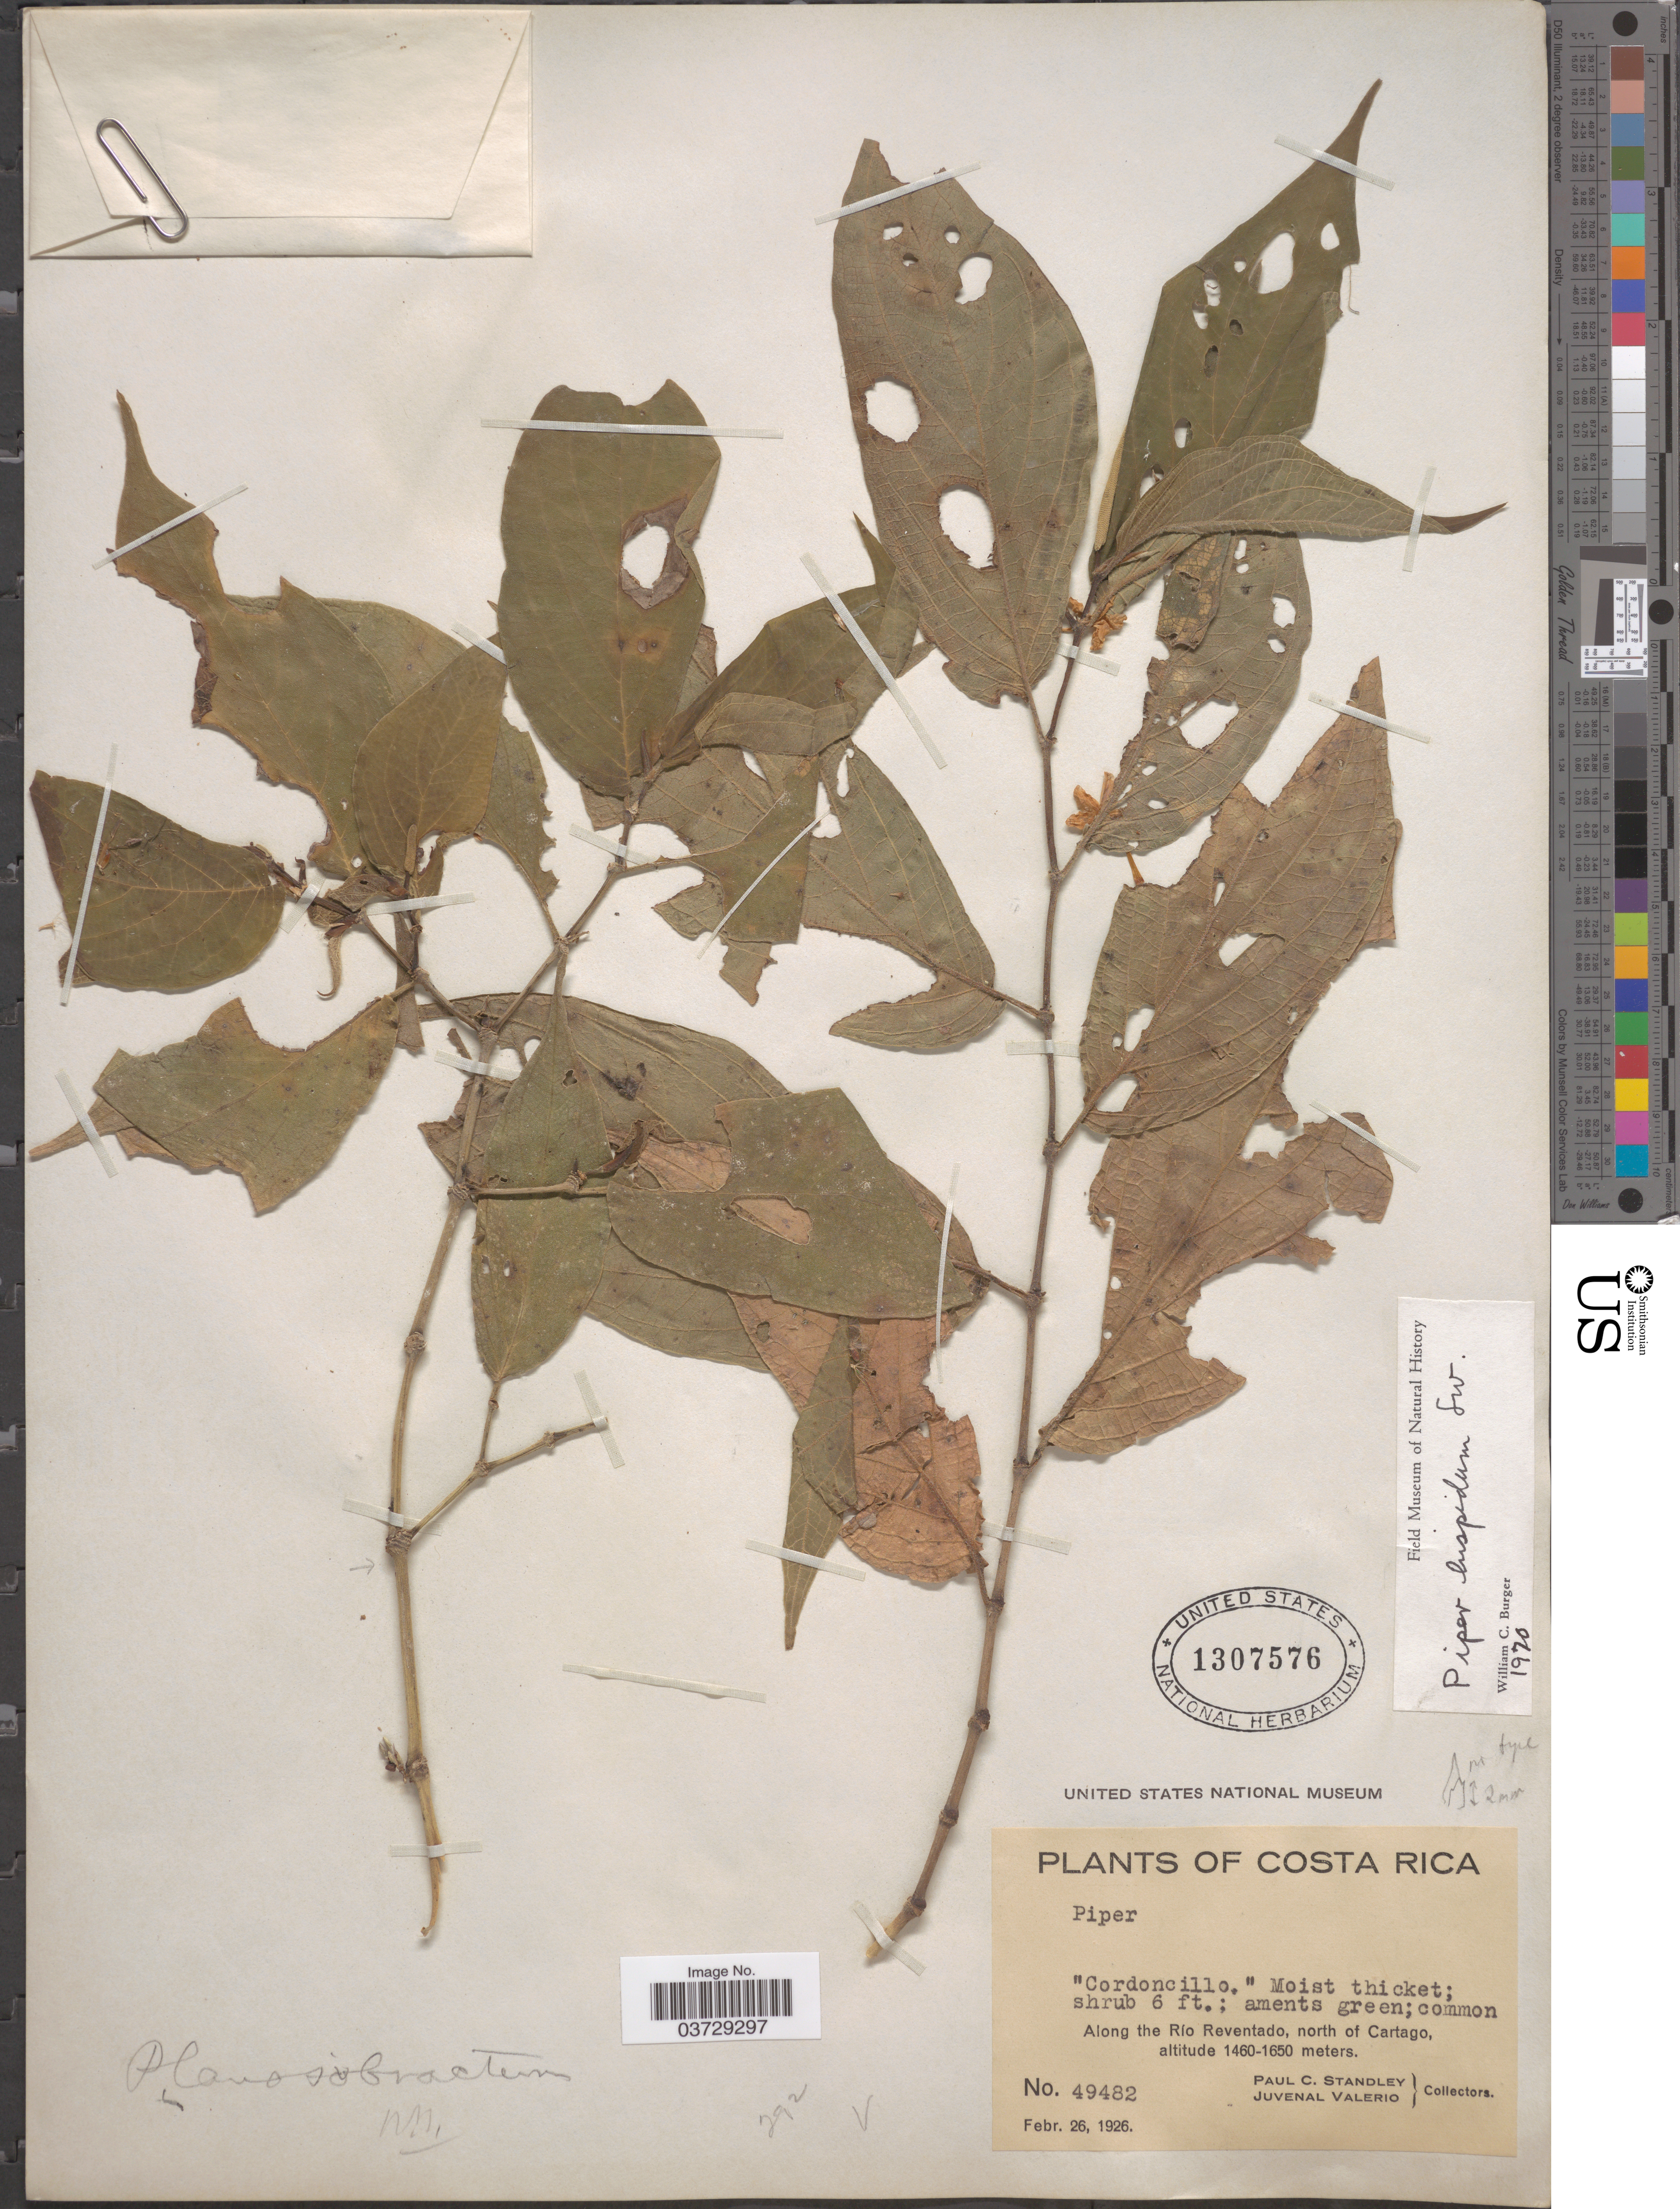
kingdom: Plantae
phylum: Tracheophyta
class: Magnoliopsida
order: Piperales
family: Piperaceae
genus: Piper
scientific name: Piper hispidum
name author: Sw.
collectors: P. C. Standley & J. Valerio R.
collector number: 49482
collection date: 1926-02-26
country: Costa Rica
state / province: Cartago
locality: Along the Río Reventado.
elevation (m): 1460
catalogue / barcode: US 1307576